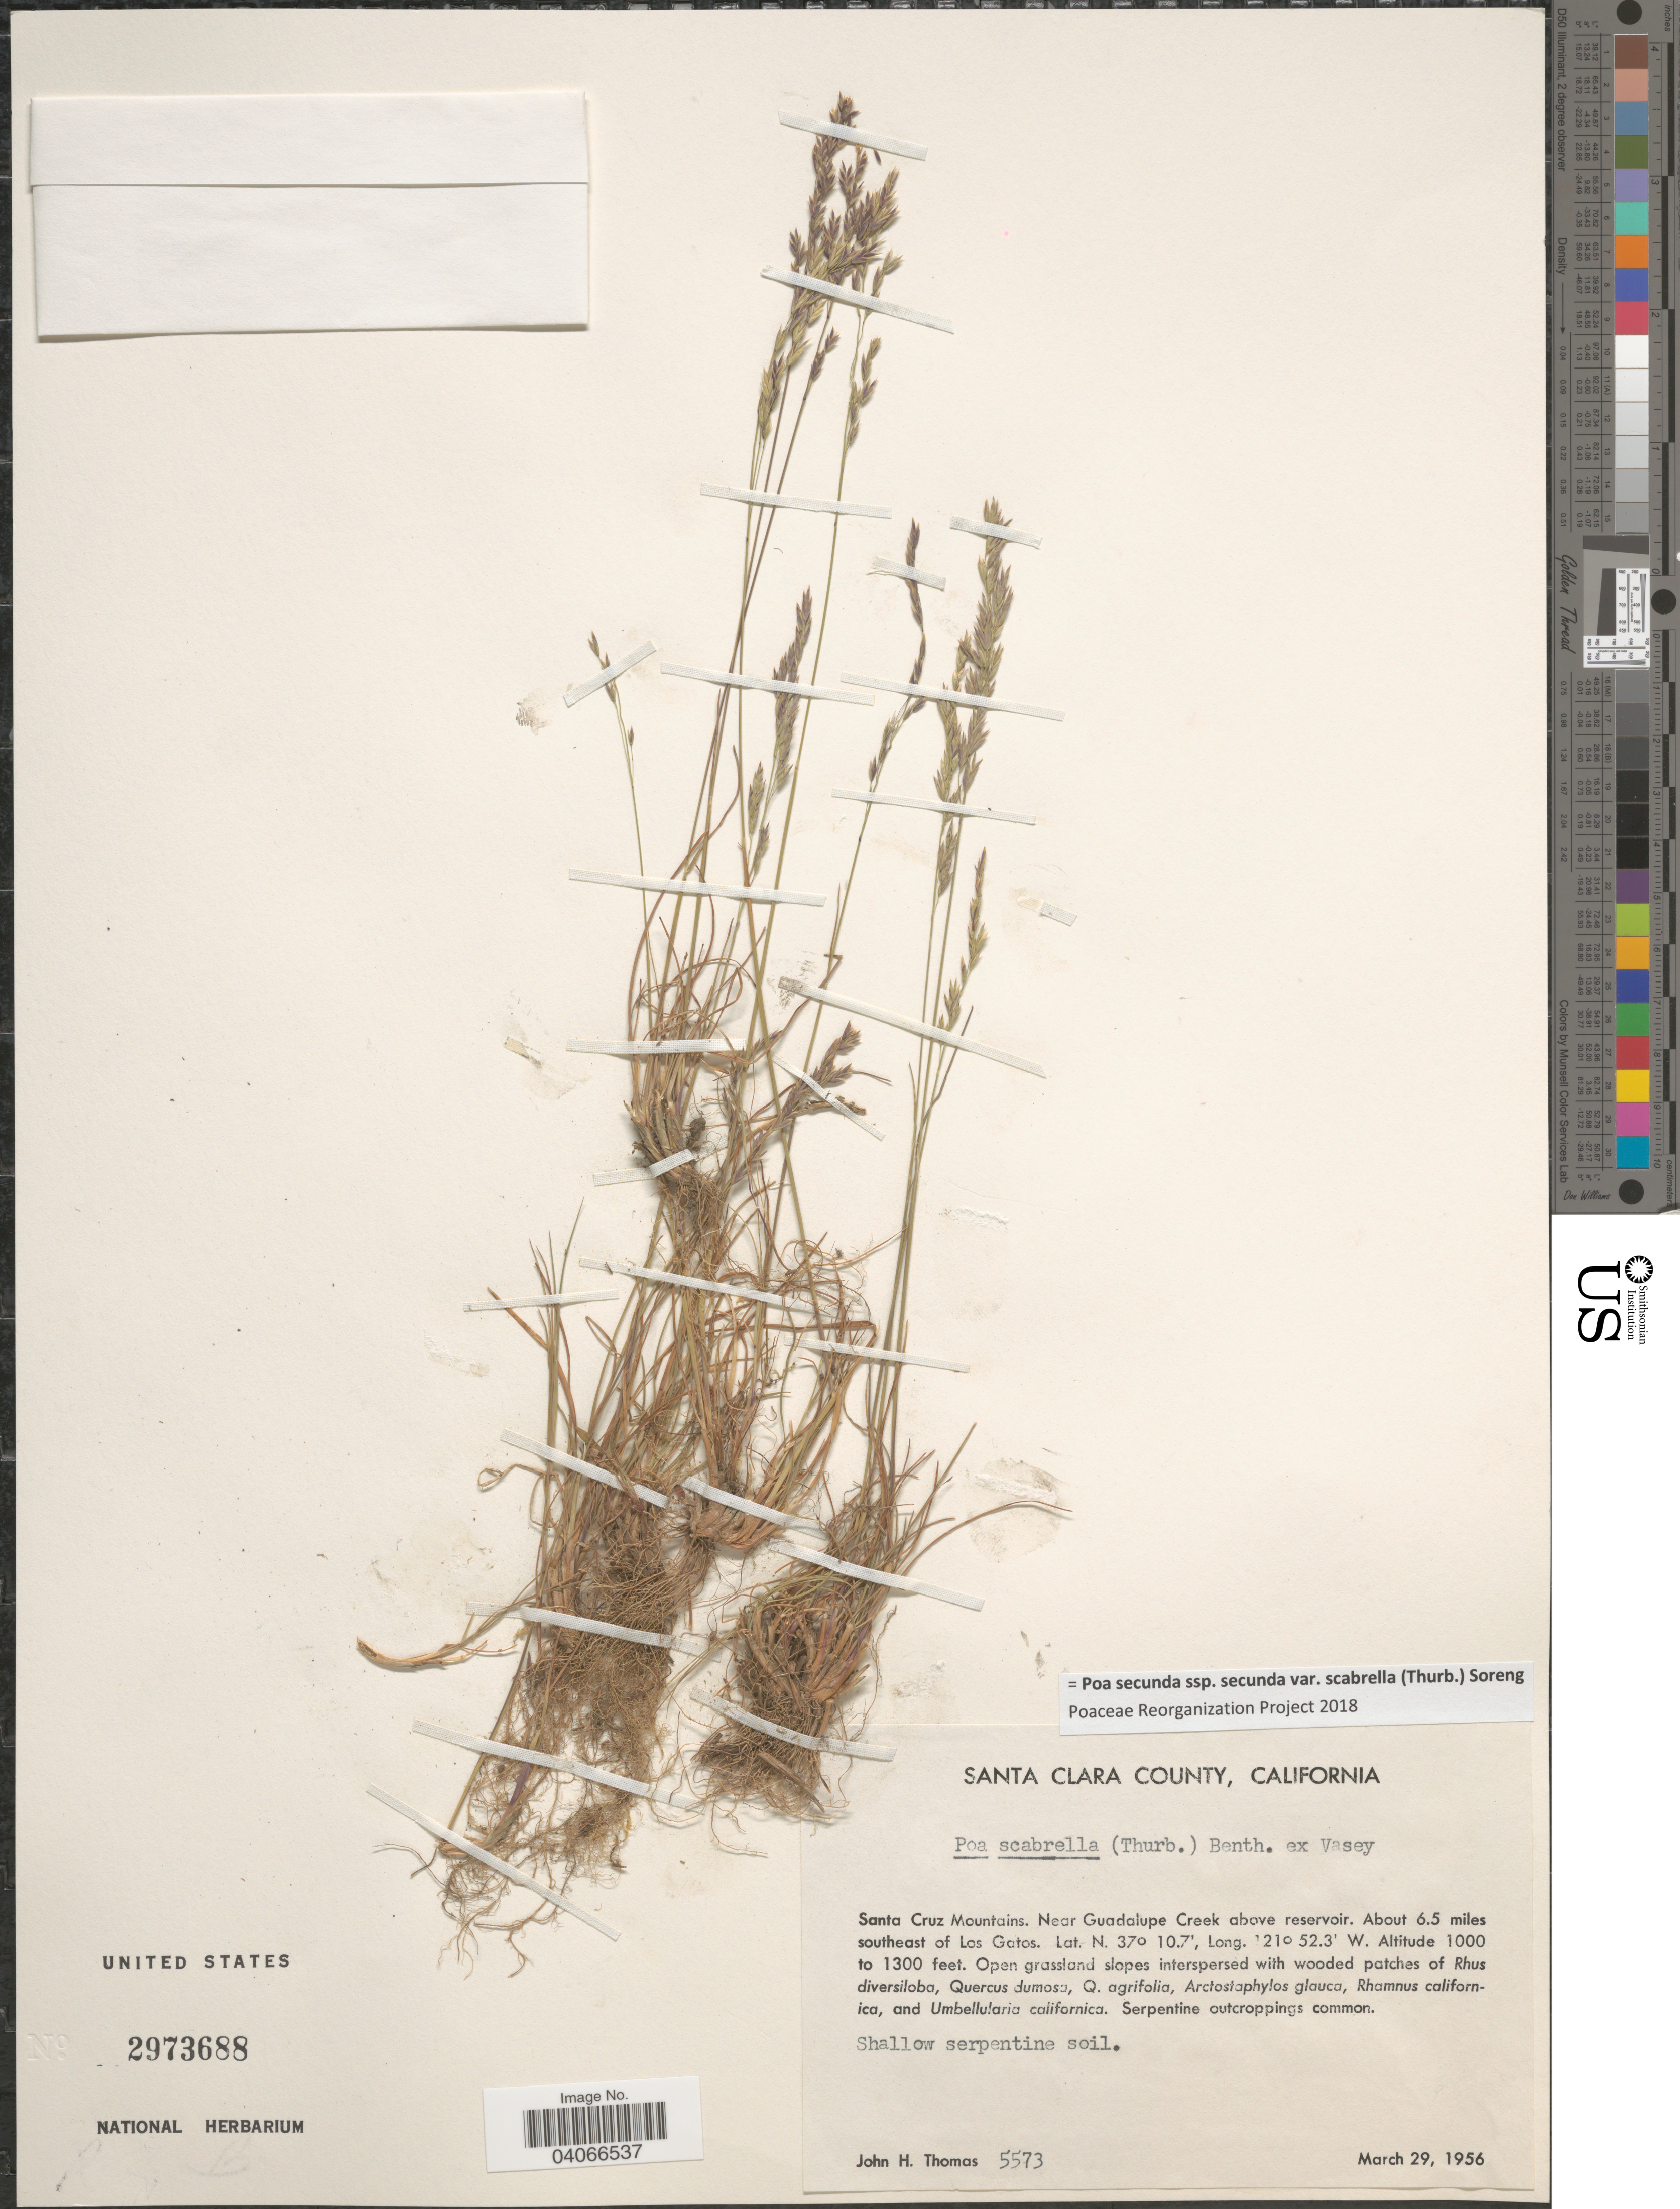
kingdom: Plantae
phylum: Tracheophyta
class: Liliopsida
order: Poales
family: Poaceae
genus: Poa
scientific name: Poa secunda subsp. secunda var. scabrella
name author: (Thurb.) Soreng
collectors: J. H. Thomas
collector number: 5573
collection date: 1956-03-29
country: United States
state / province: California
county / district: Santa Clara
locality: Santa Clara County. Santa Cruz Mountains. Near Guadalupe Creek above reservoir. About 6.5 miles southeast of Los Gatos.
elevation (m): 305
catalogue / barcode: US 2973688